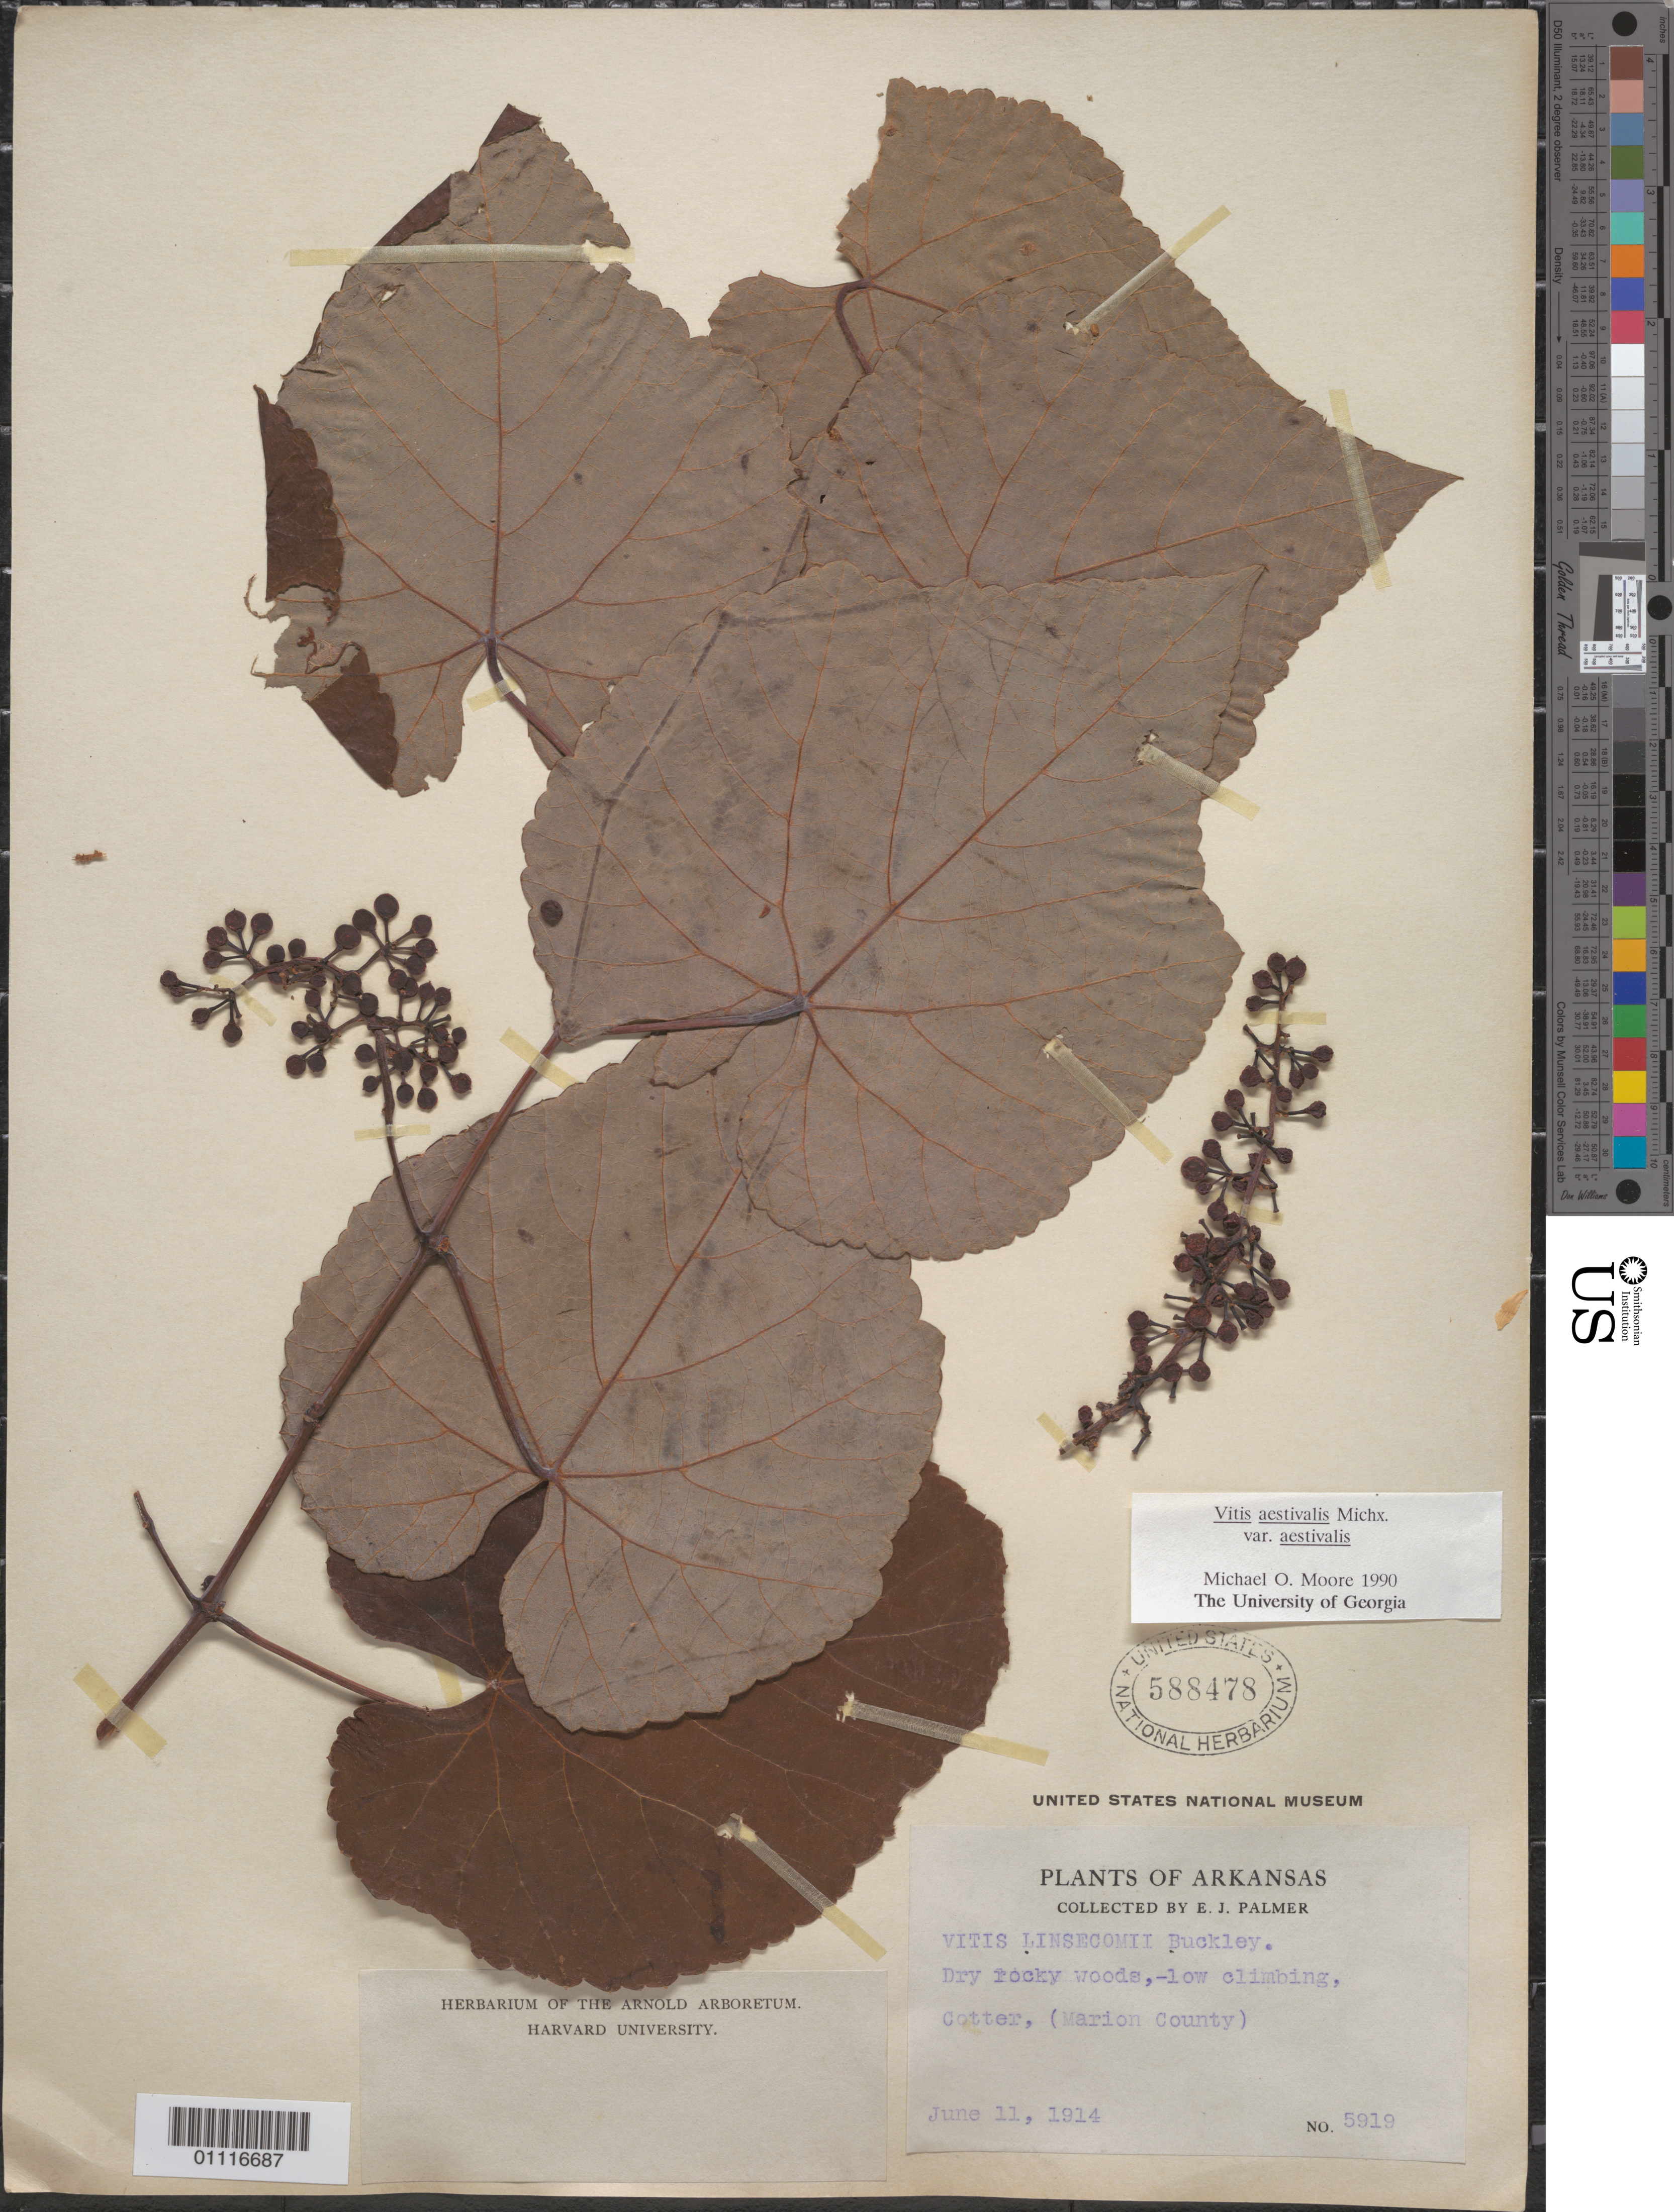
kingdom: Plantae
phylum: Tracheophyta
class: Magnoliopsida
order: Vitales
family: Vitaceae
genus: Vitis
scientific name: Vitis aestivalis var. aestivalis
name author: Michx.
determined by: Moore, M. O.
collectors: E. J. Palmer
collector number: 5919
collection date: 1914-06-11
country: United States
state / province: Arkansas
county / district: Marion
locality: Dry rocky woods, Cotter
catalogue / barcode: US 588478